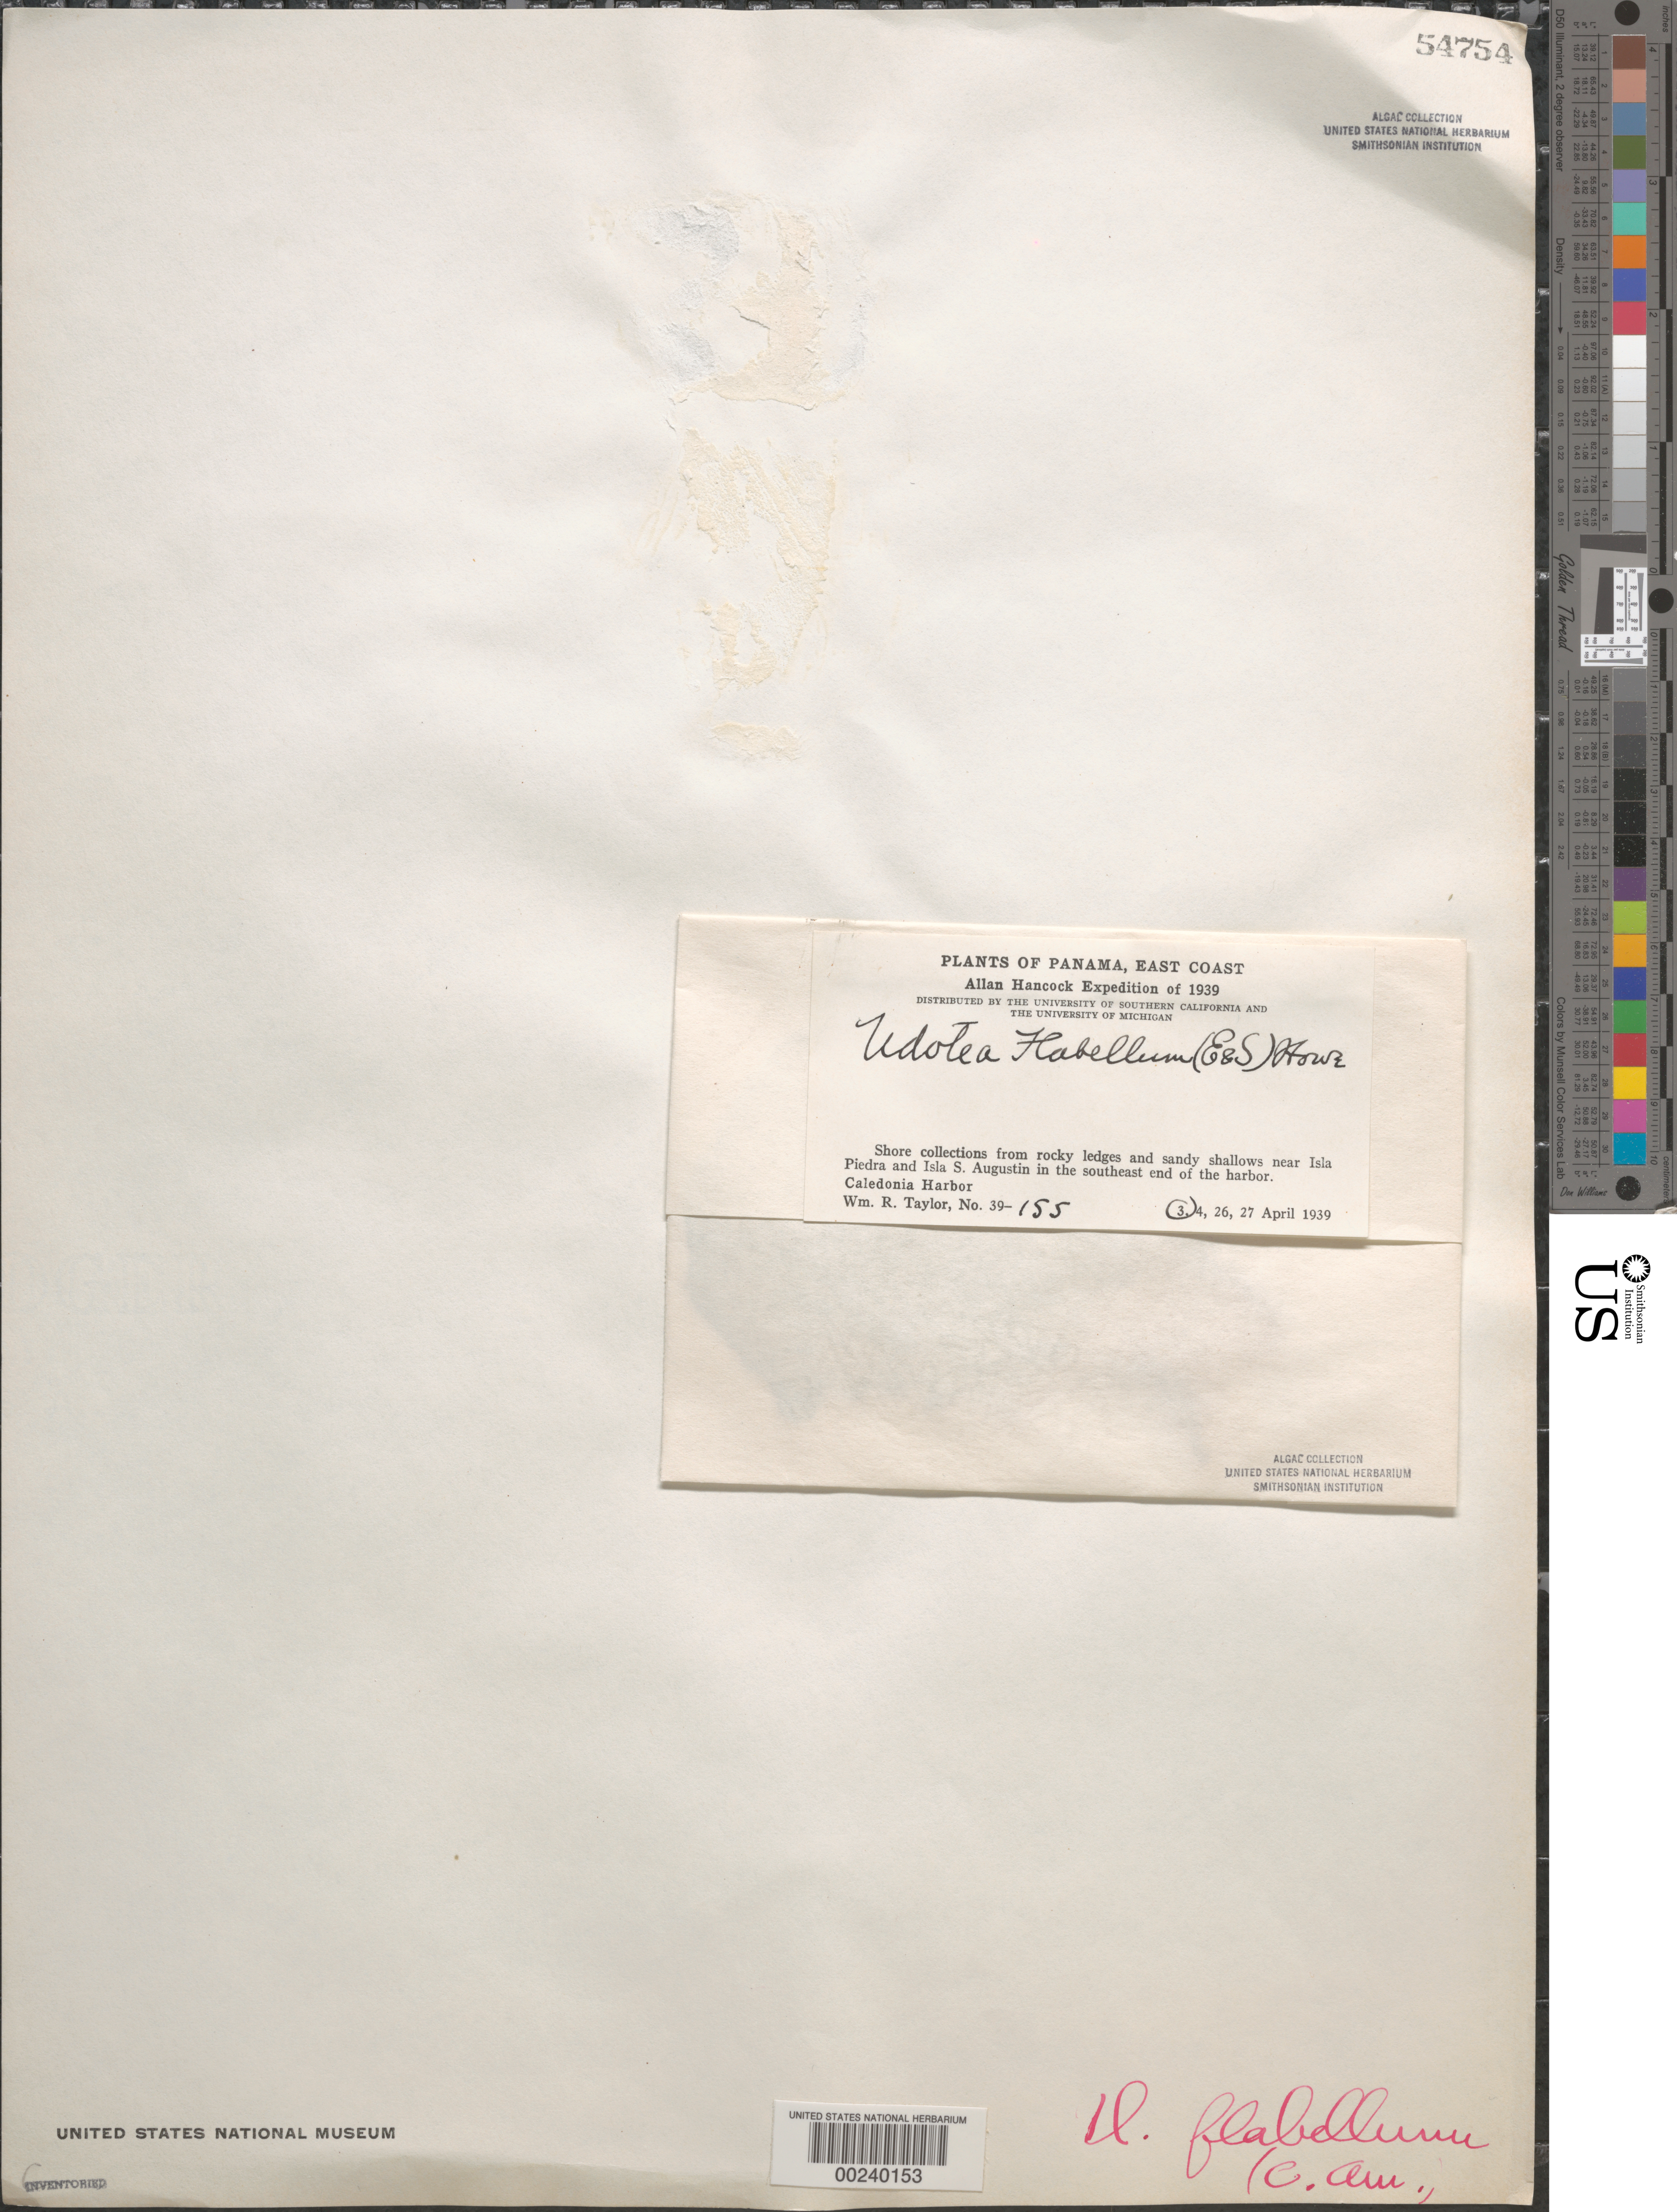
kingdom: Plantae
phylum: Chlorophyta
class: Ulvophyceae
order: Bryopsidales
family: Udoteaceae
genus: Udotea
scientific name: Udotea flabellum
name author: (J. Ellis & Sol.) M. Howe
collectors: W. R. Taylor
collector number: WRT 39-155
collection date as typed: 03 Apr 1939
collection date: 1939-04-03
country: Panama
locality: Southeast Caledonia Harbor, near Isla Piedra and Isla San Augustin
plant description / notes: Allan Hancock Expedition of 1939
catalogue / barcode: US 54754